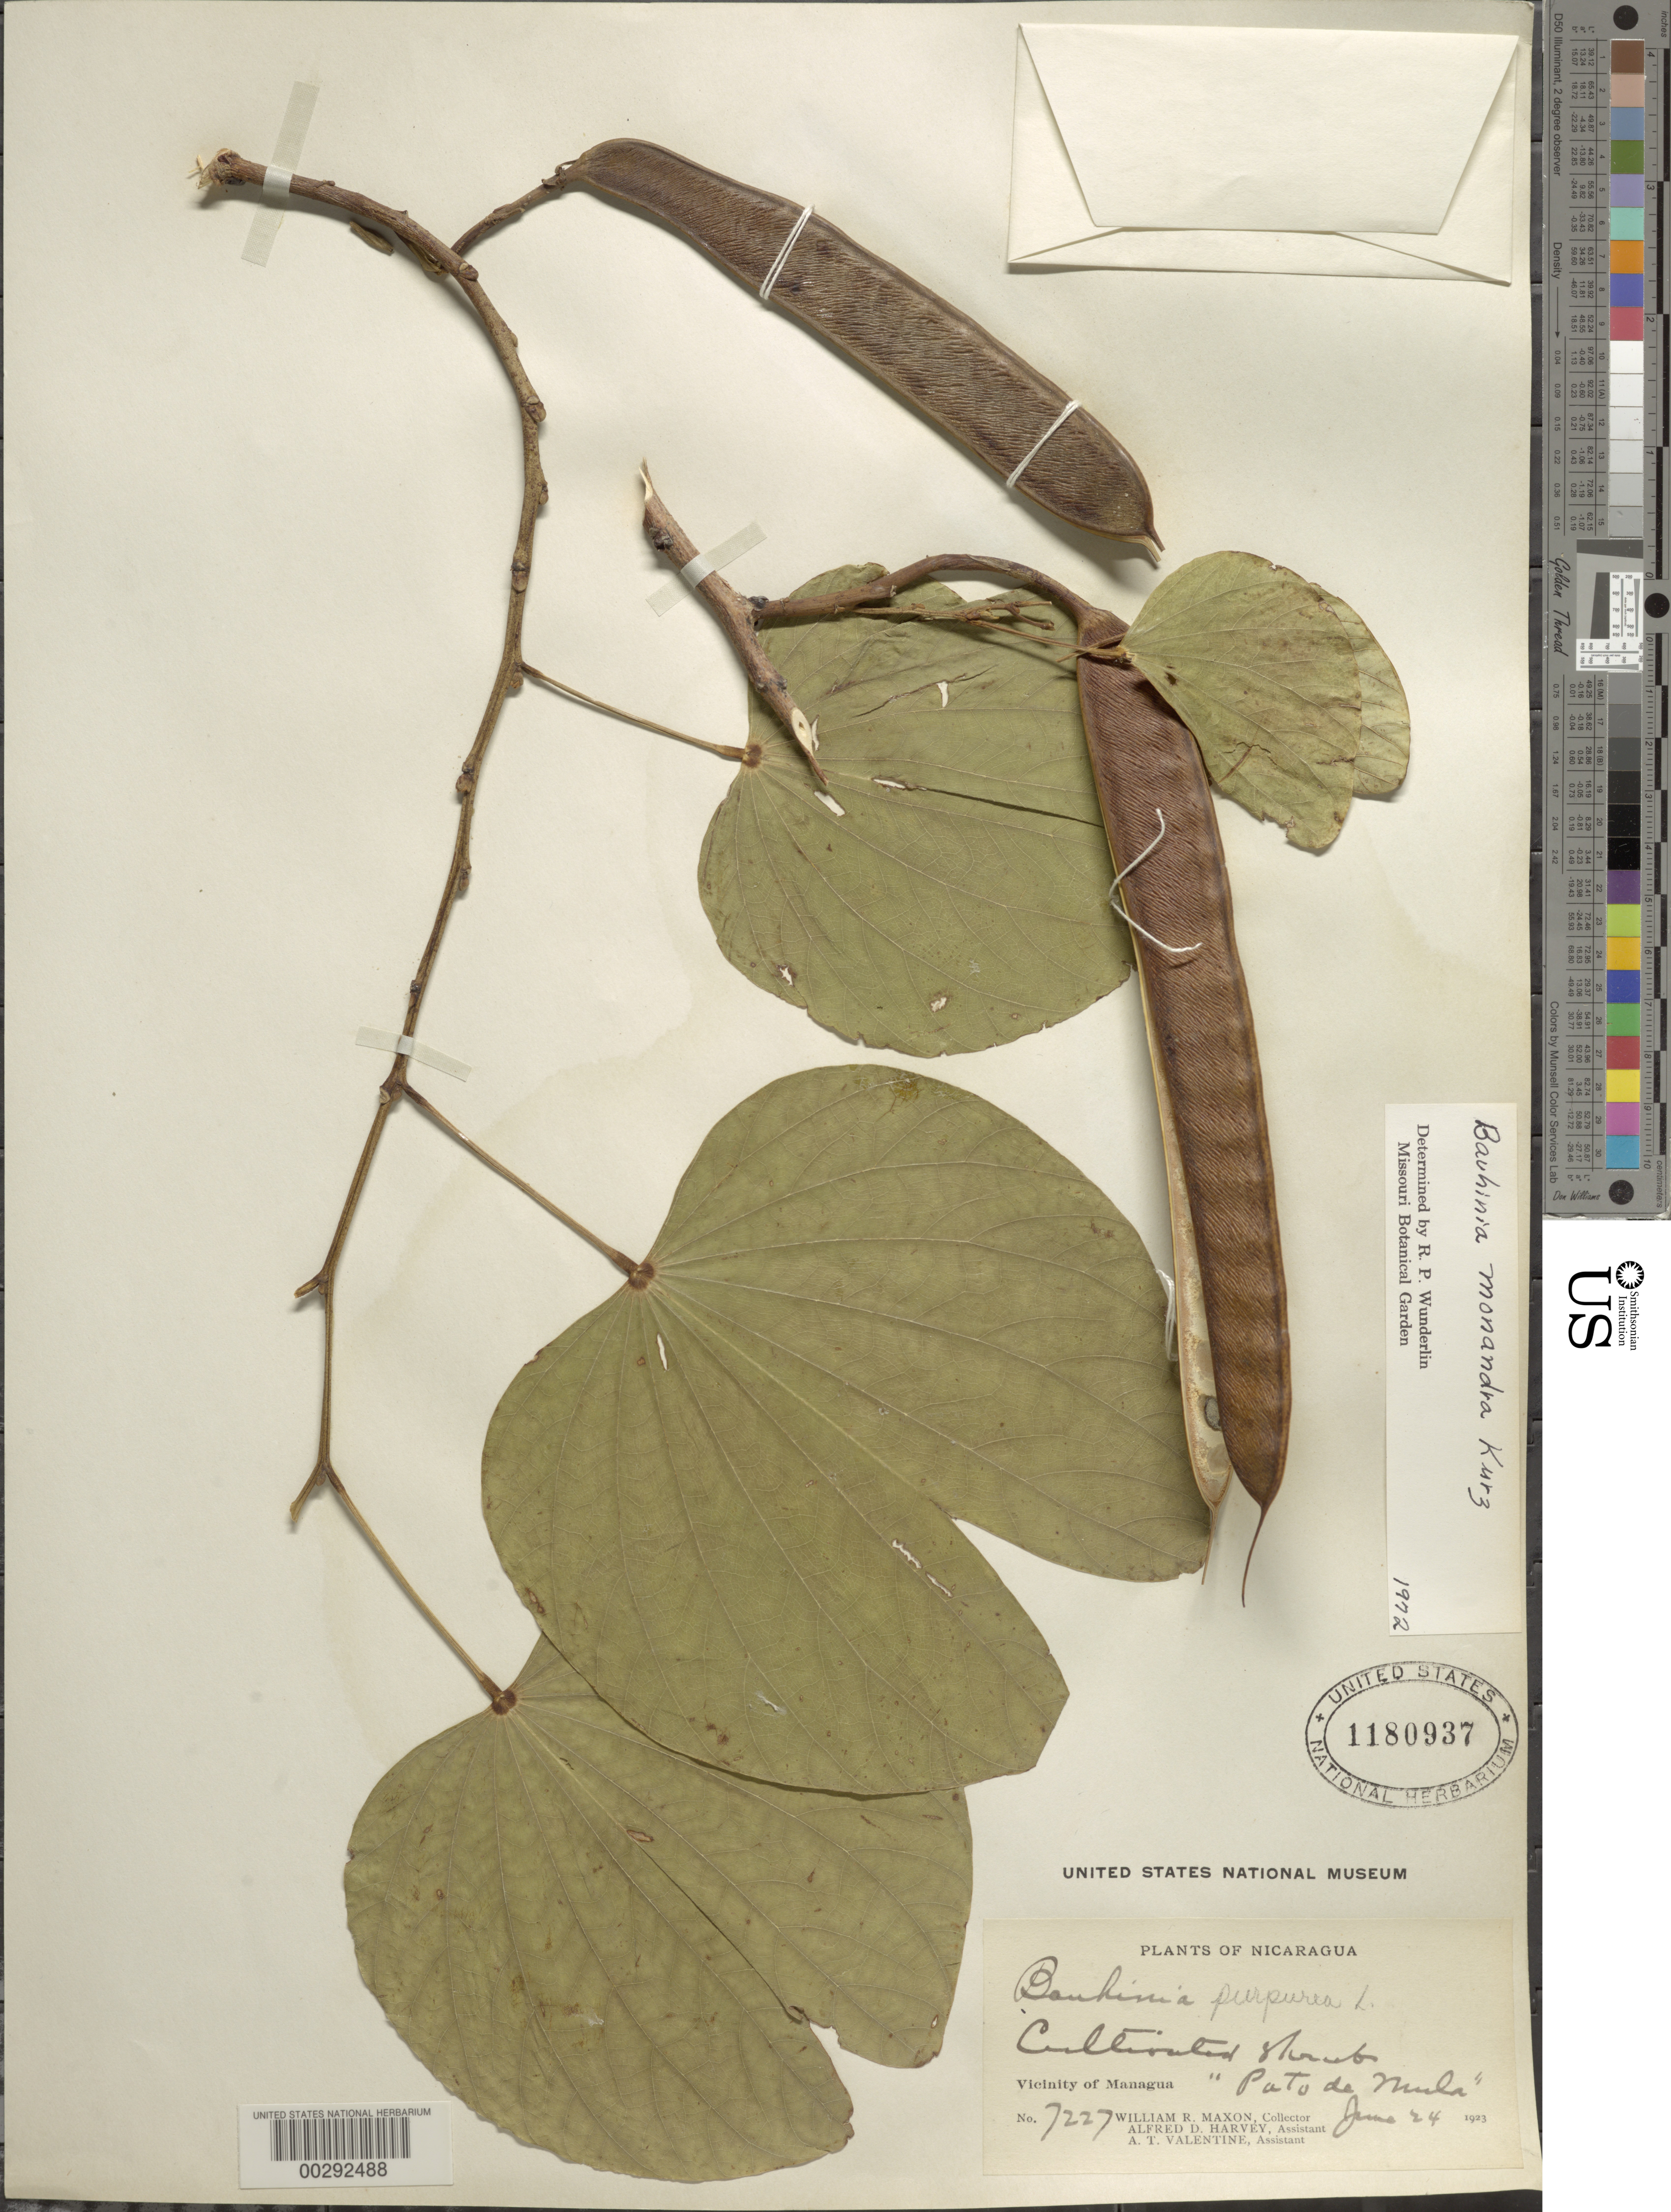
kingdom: Plantae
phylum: Tracheophyta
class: Magnoliopsida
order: Fabales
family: Fabaceae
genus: Bauhinia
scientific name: Bauhinia monandra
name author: Kurz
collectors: W. R. Maxon, A. D. Harvey & A. Valentine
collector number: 7227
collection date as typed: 24 Jun 1923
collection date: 1923-06-24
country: Nicaragua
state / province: Managua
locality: Managua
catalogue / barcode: US 1180937